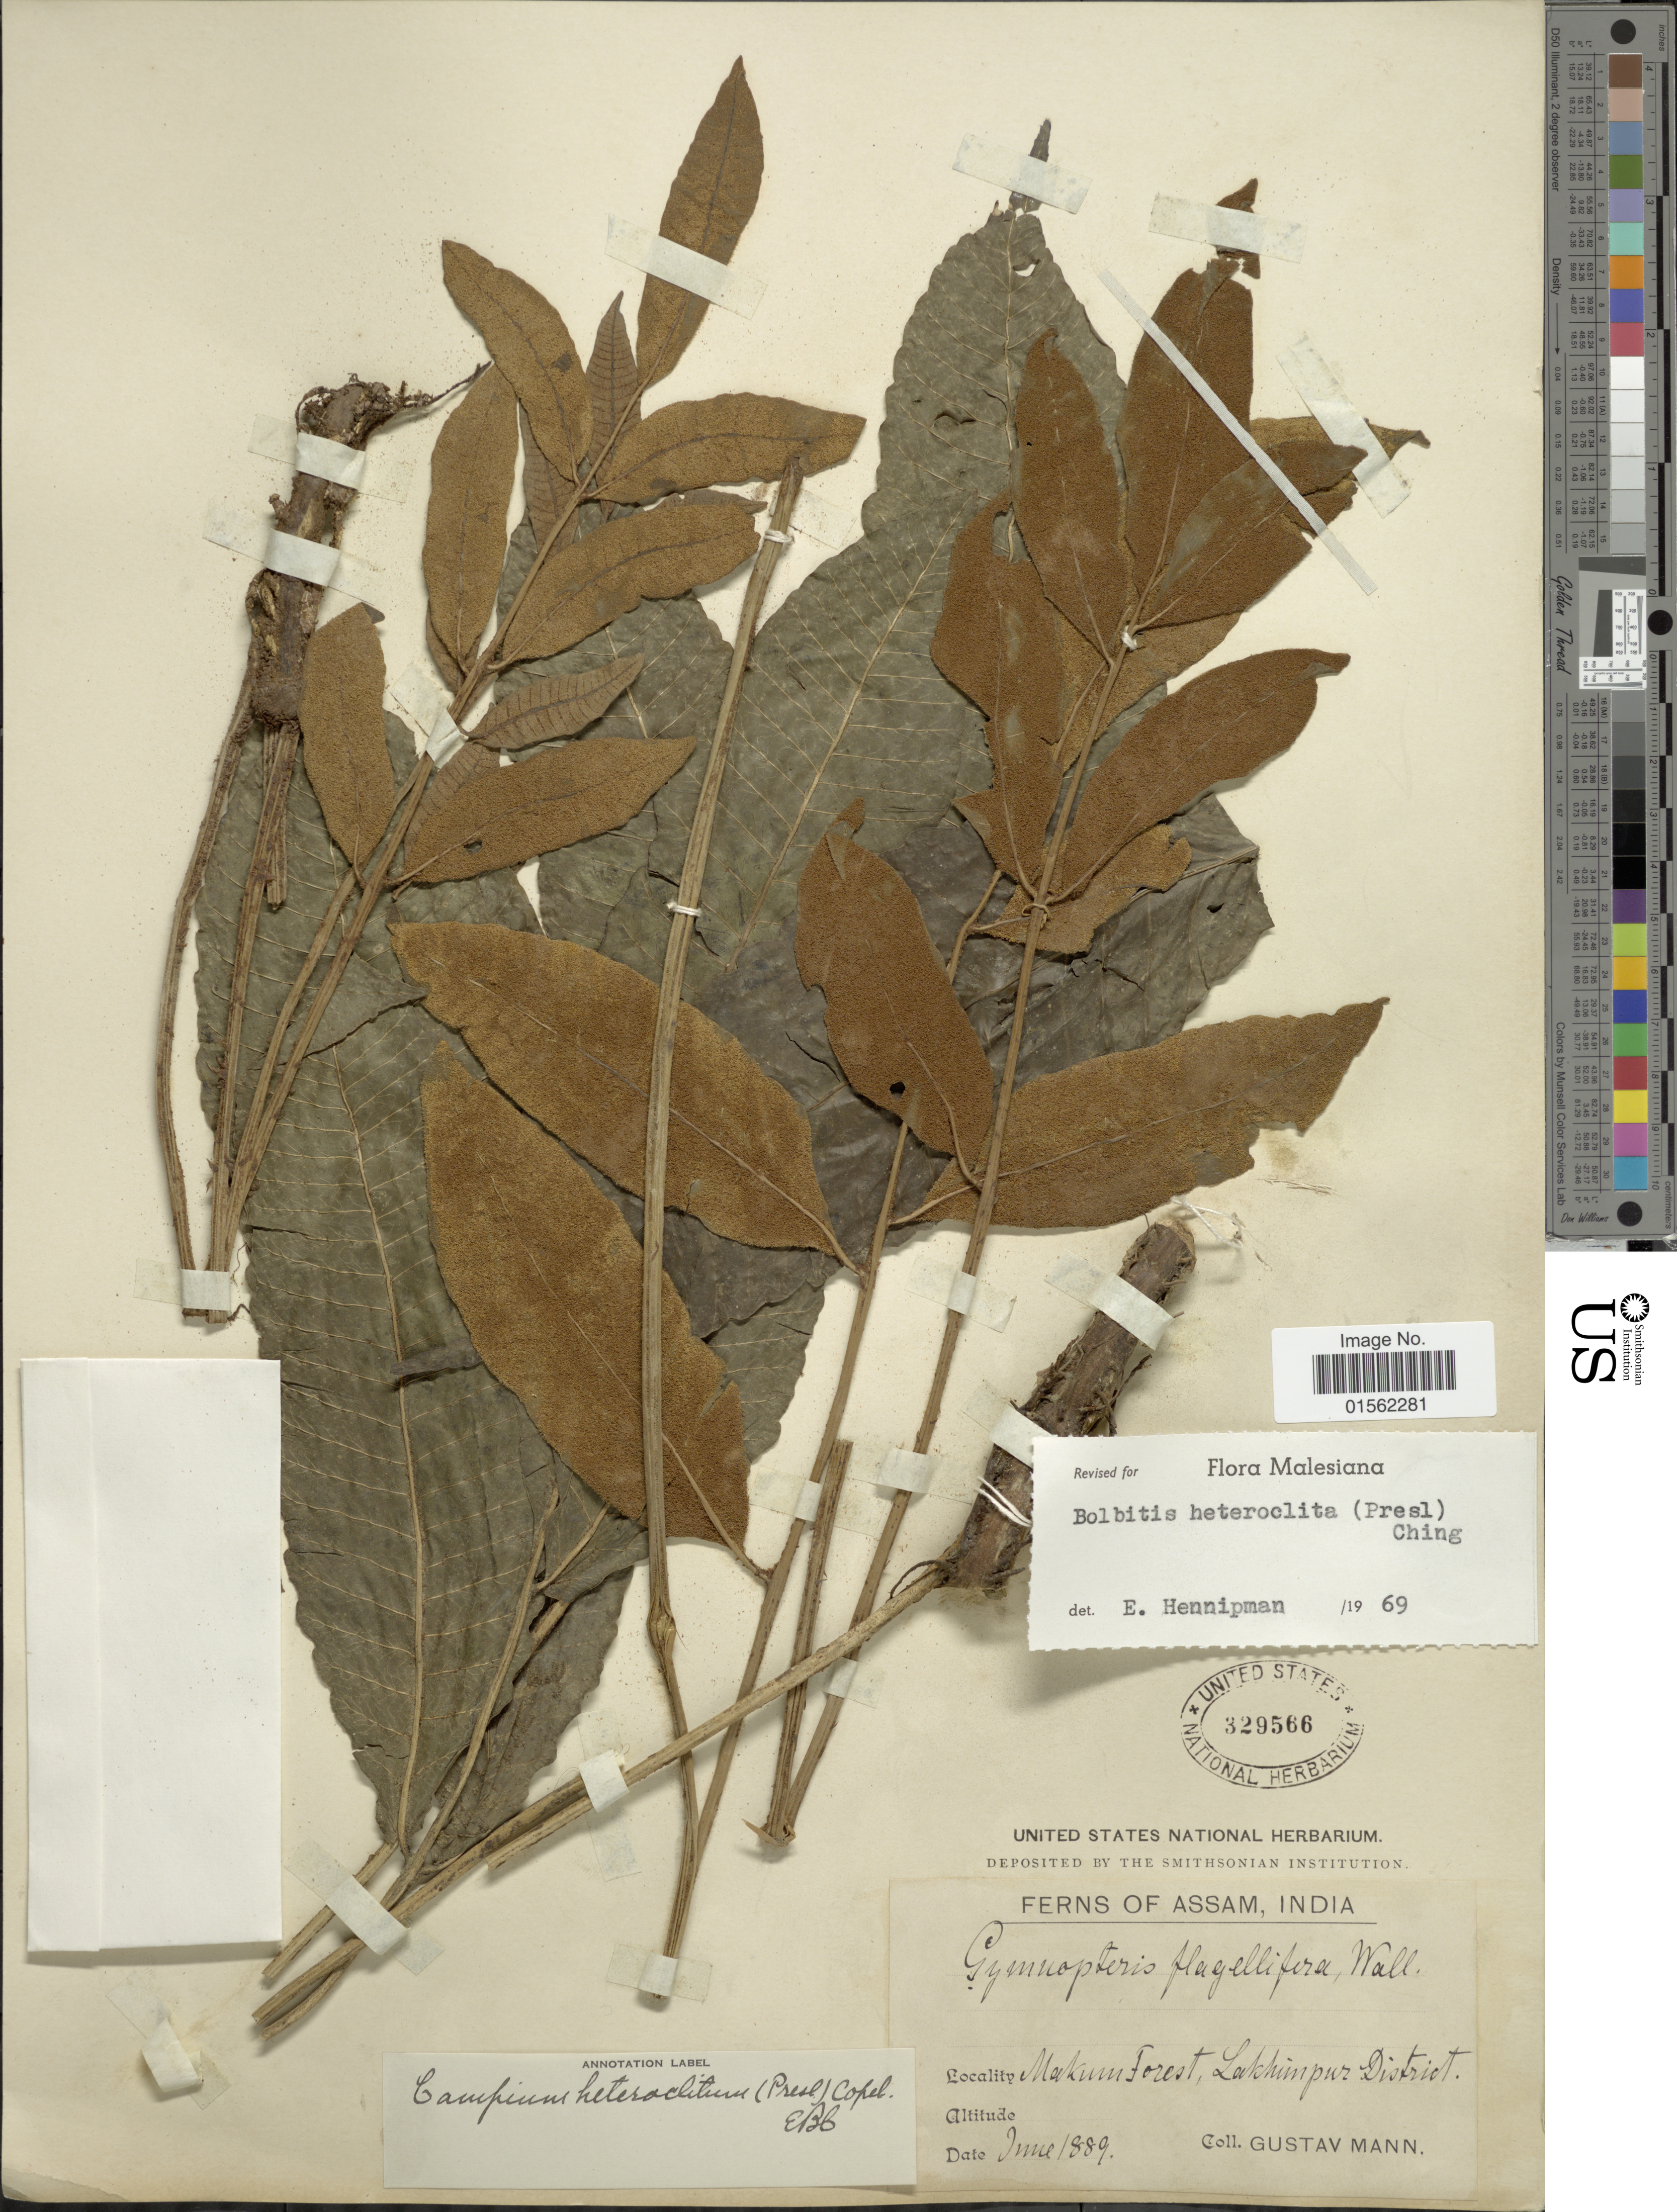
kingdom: Plantae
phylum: Tracheophyta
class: Polypodiopsida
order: Polypodiales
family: Dryopteridaceae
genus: Bolbitis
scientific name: Bolbitis heteroclita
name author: (C. Presl) Ching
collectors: G. Mann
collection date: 1889-06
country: India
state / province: Assam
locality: India, Makum Forest, Lakhimpur District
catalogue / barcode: US 329566